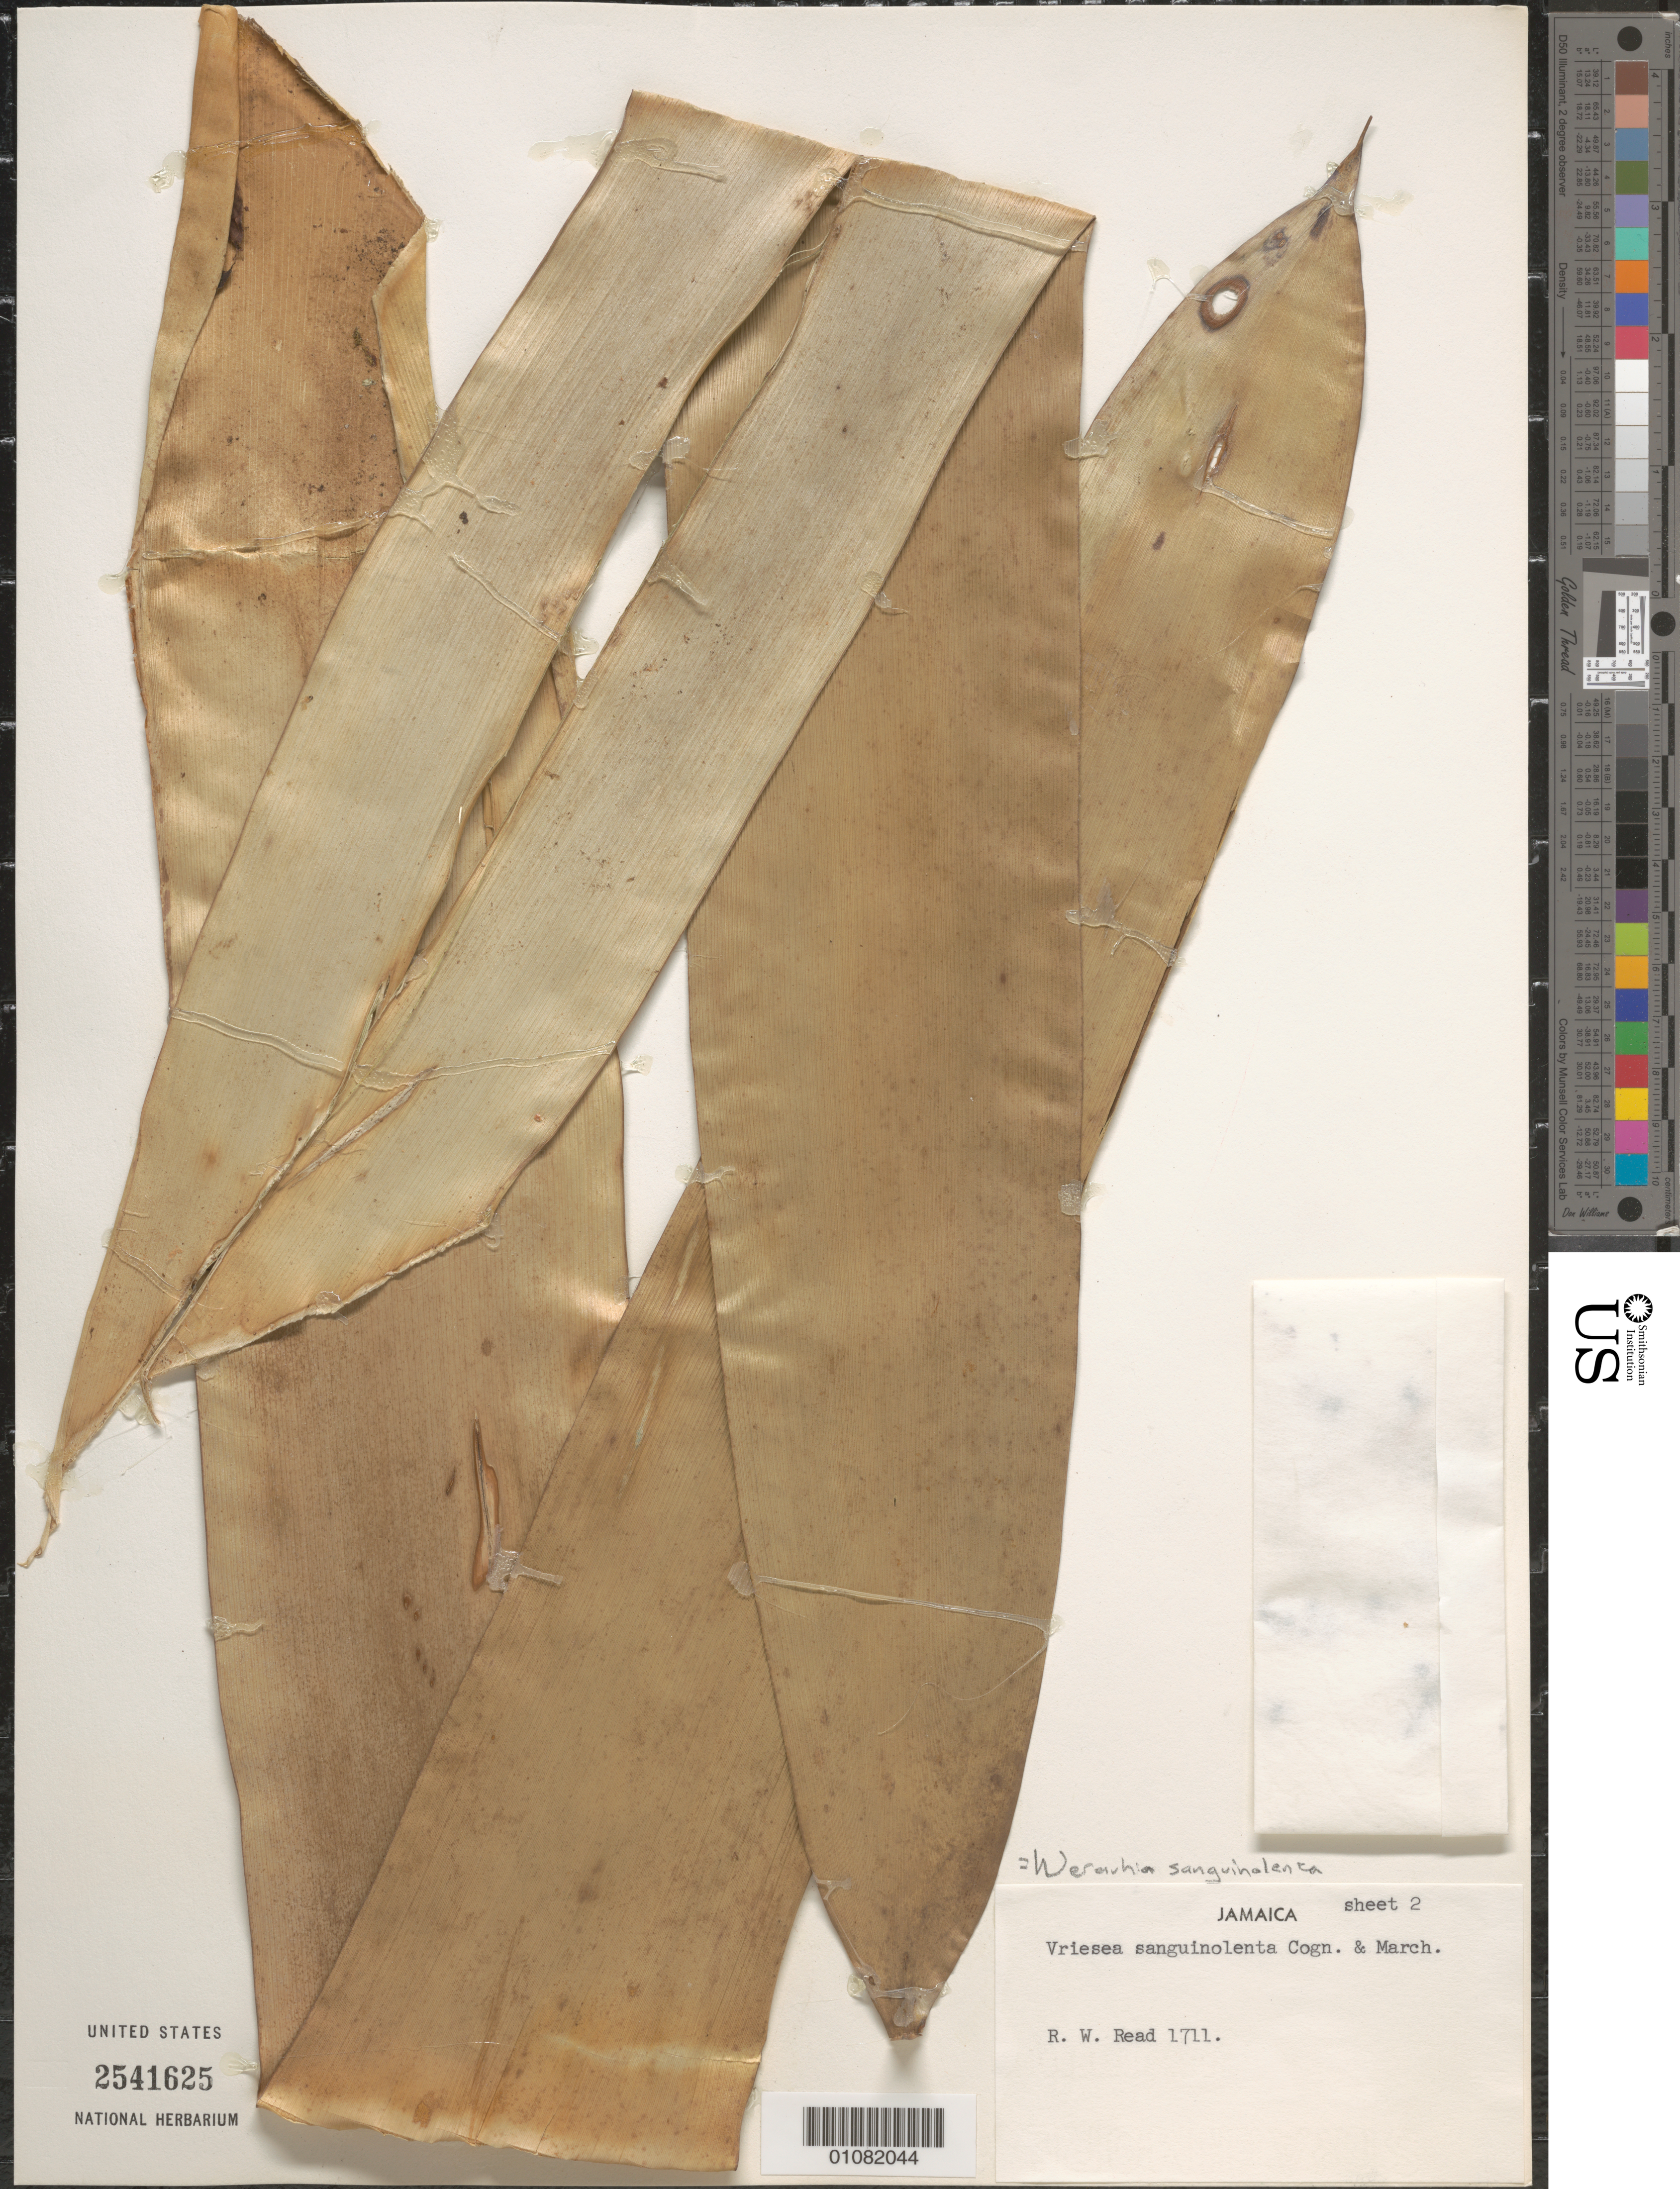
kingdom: Plantae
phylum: Tracheophyta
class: Liliopsida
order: Poales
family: Bromeliaceae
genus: Vriesea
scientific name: Vriesea sanguinolenta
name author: Cogn. & Marchal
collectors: R. W. Read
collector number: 1711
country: Jamaica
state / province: Portland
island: Jamaica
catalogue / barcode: US 2541625